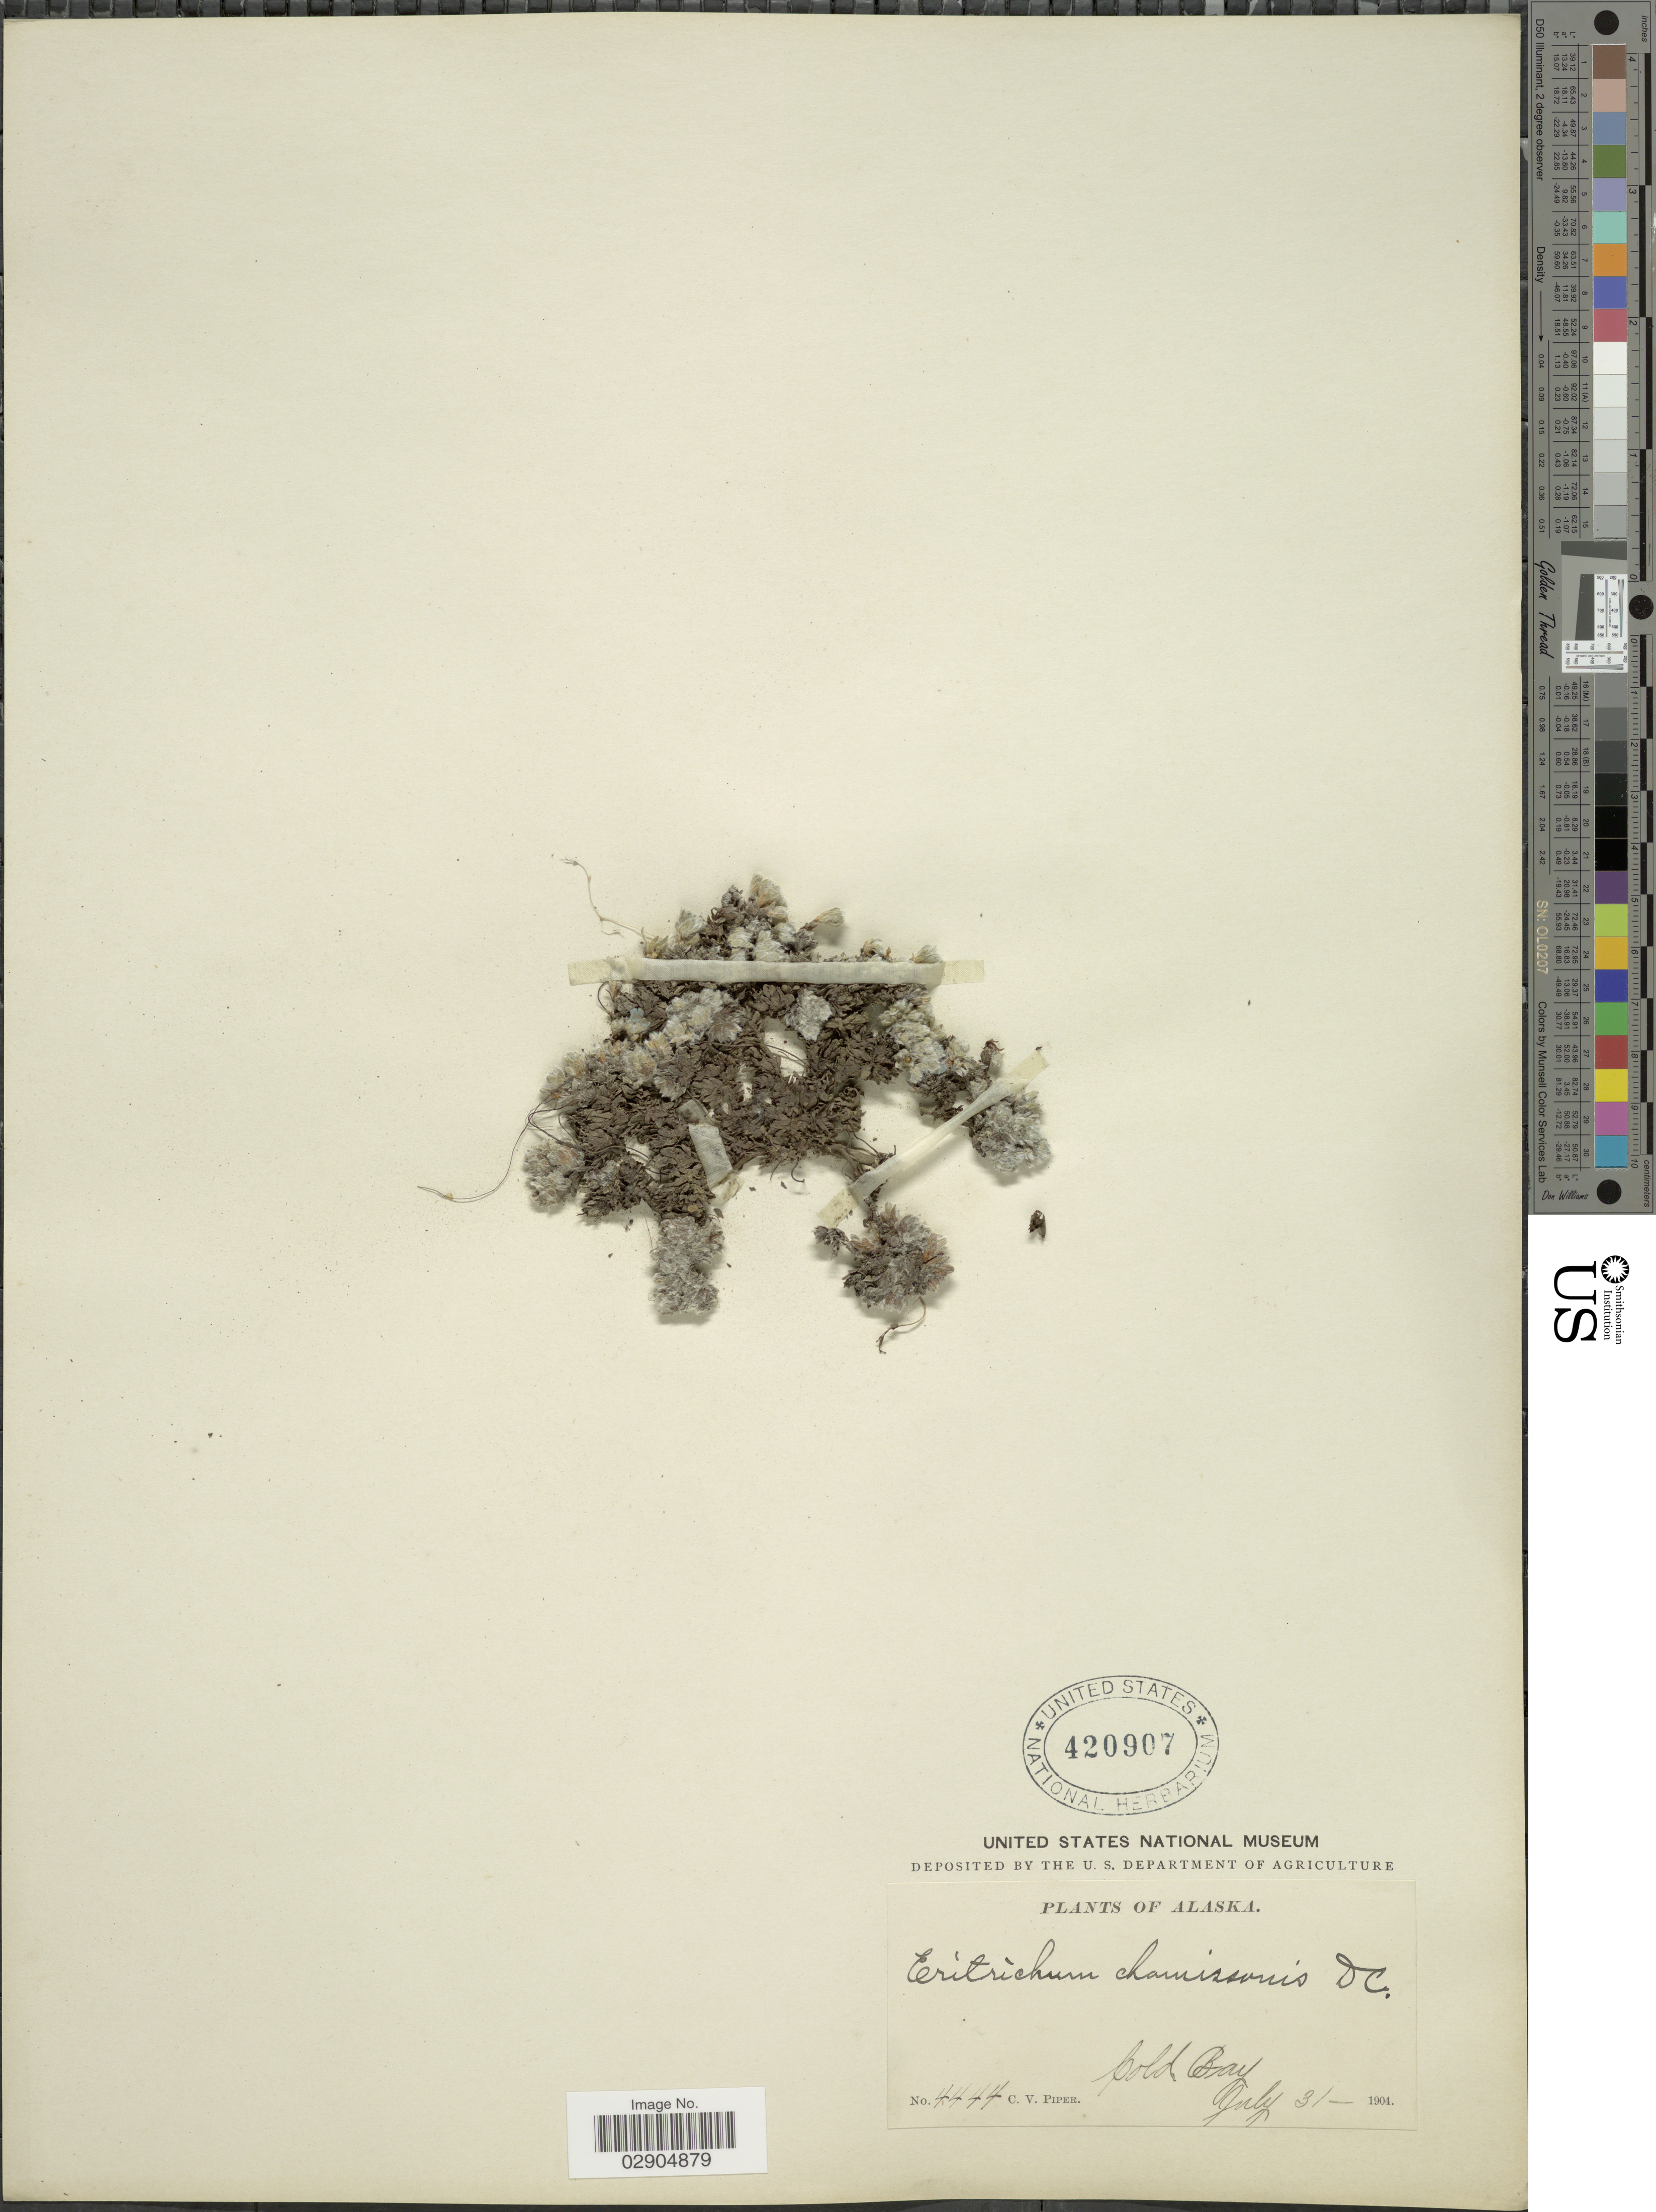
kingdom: Plantae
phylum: Tracheophyta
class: Magnoliopsida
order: Boraginales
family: Boraginaceae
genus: Eritrichium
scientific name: Eritrichium aretioides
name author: (Cham.) DC.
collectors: C. V. Piper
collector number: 4444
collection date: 1904-07-31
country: United States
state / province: Alaska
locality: Cold Bay.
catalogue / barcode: US 420907